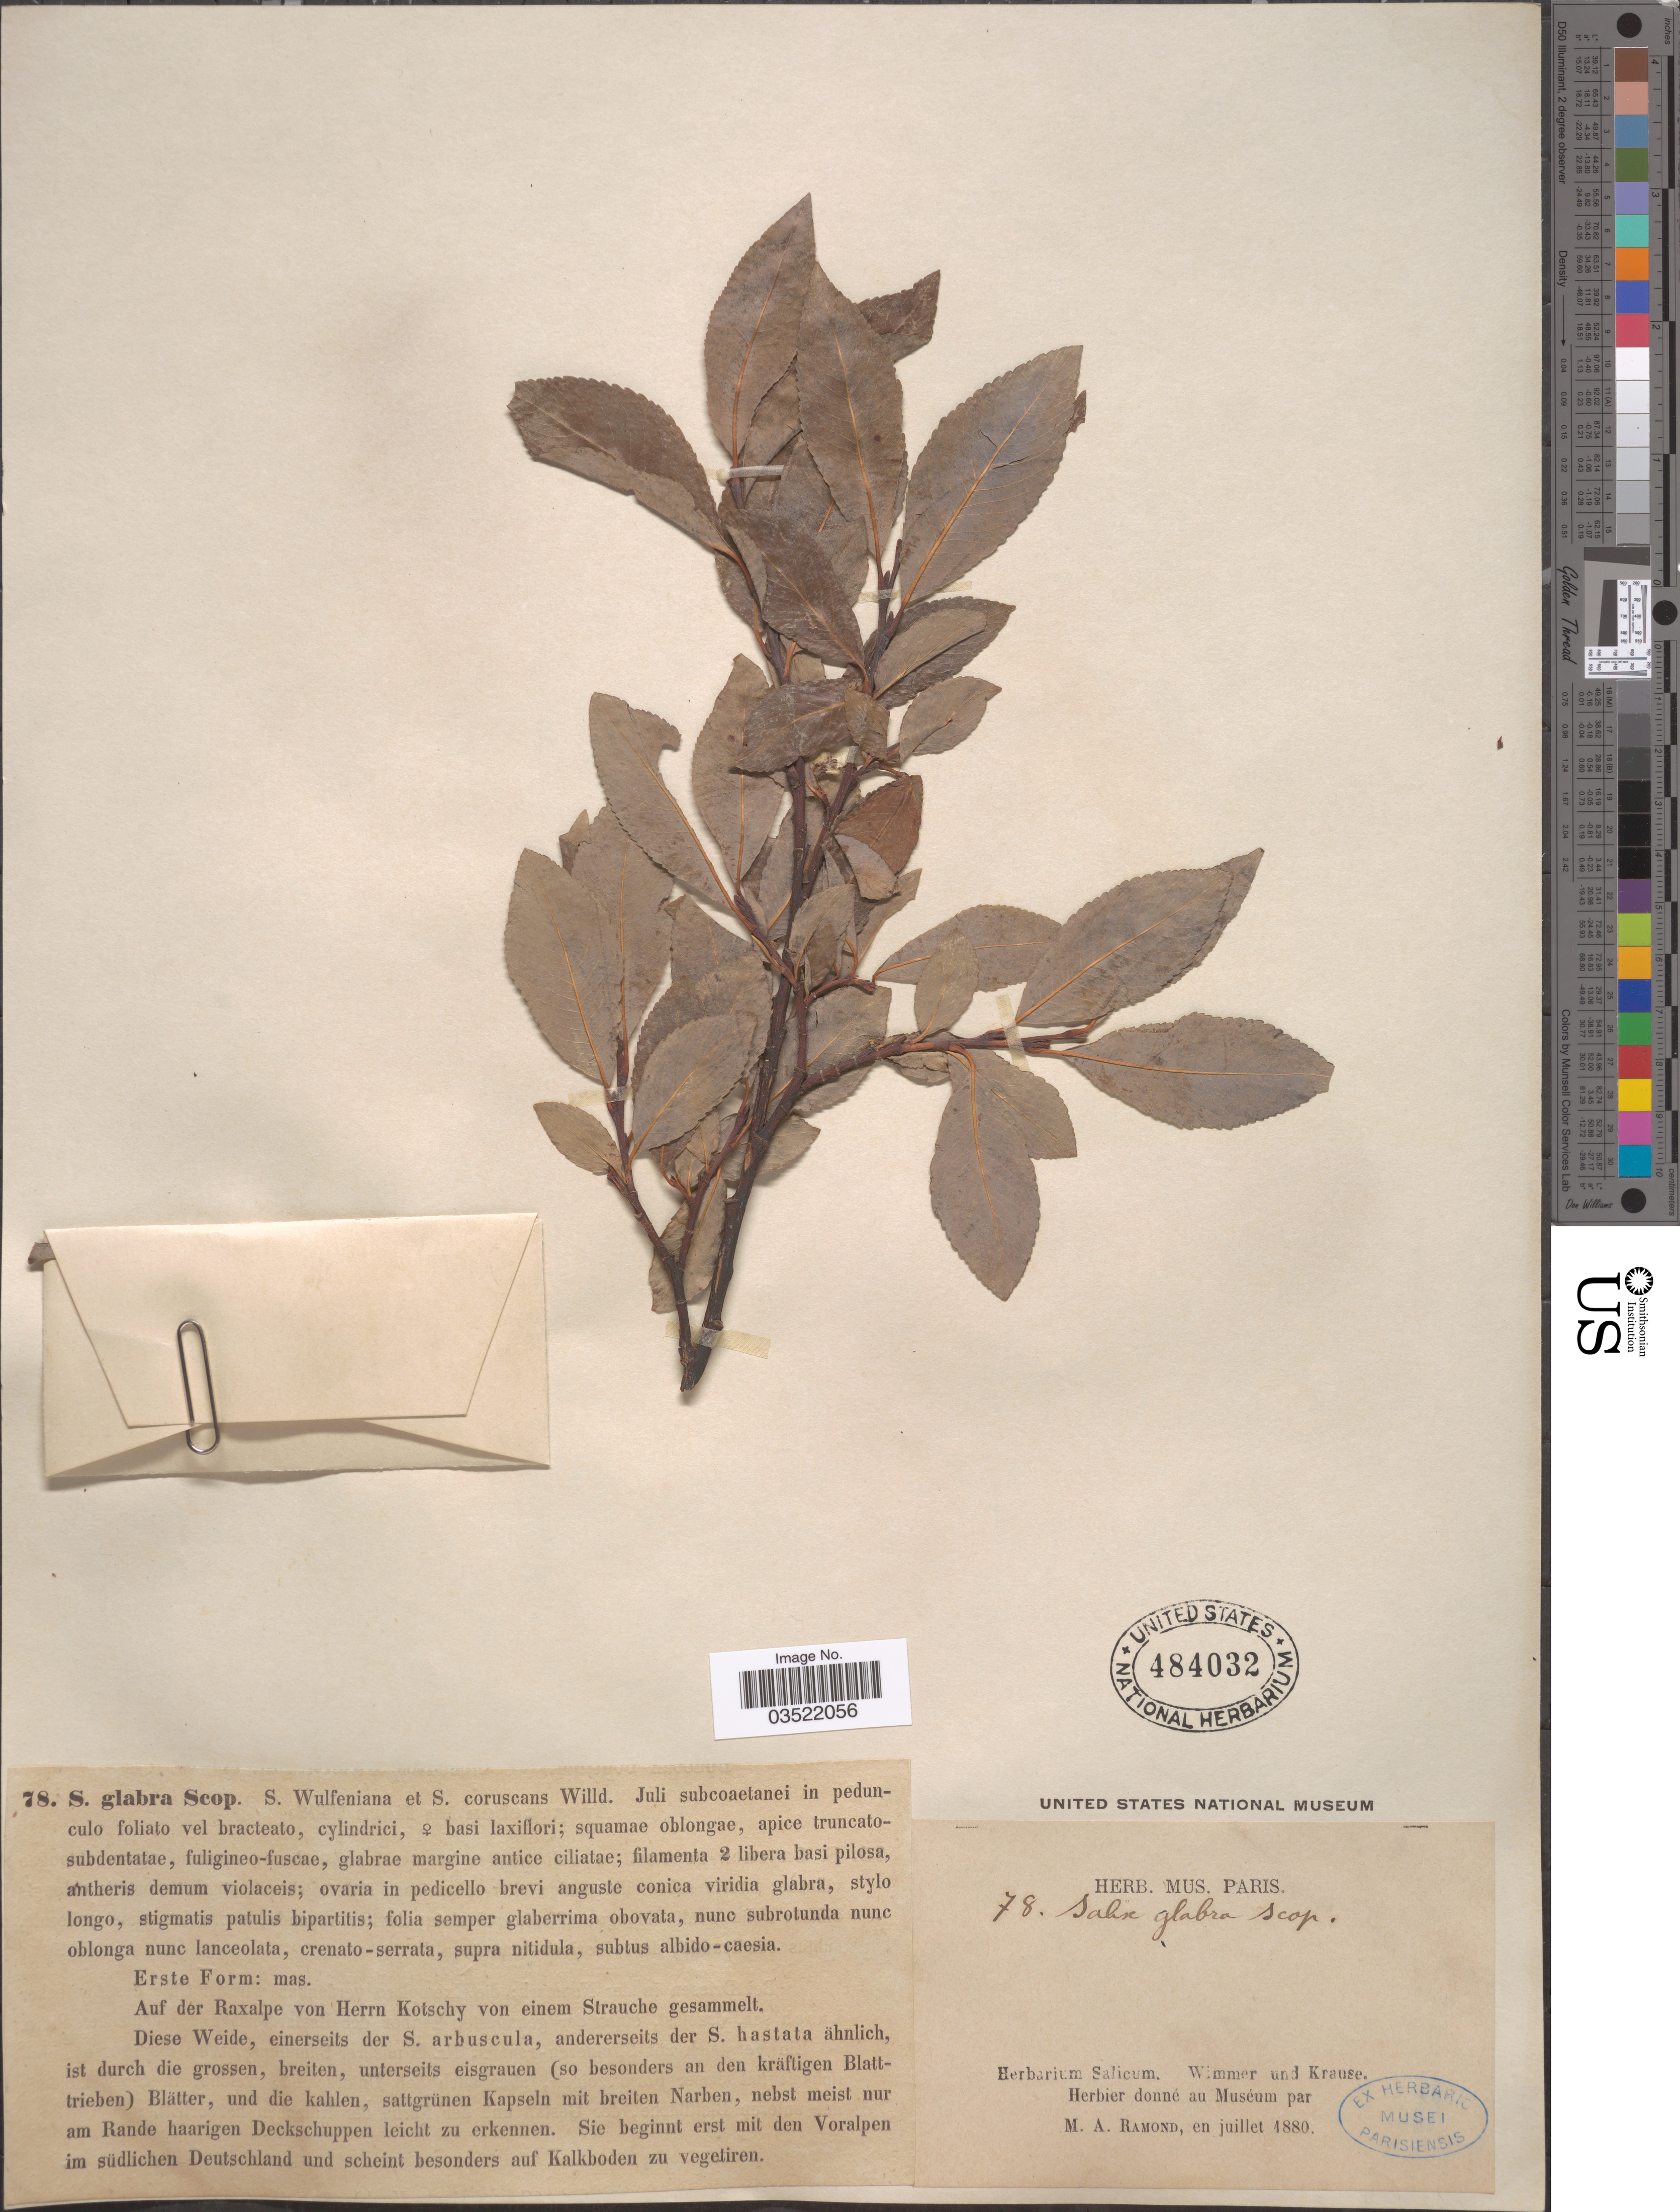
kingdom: Plantae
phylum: Tracheophyta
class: Magnoliopsida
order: Malpighiales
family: Salicaceae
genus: Salix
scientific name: Salix glabra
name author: Scop.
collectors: M. Ramond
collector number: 78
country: Austria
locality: Auf der Raxalpe von Hern.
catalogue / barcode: US 484032